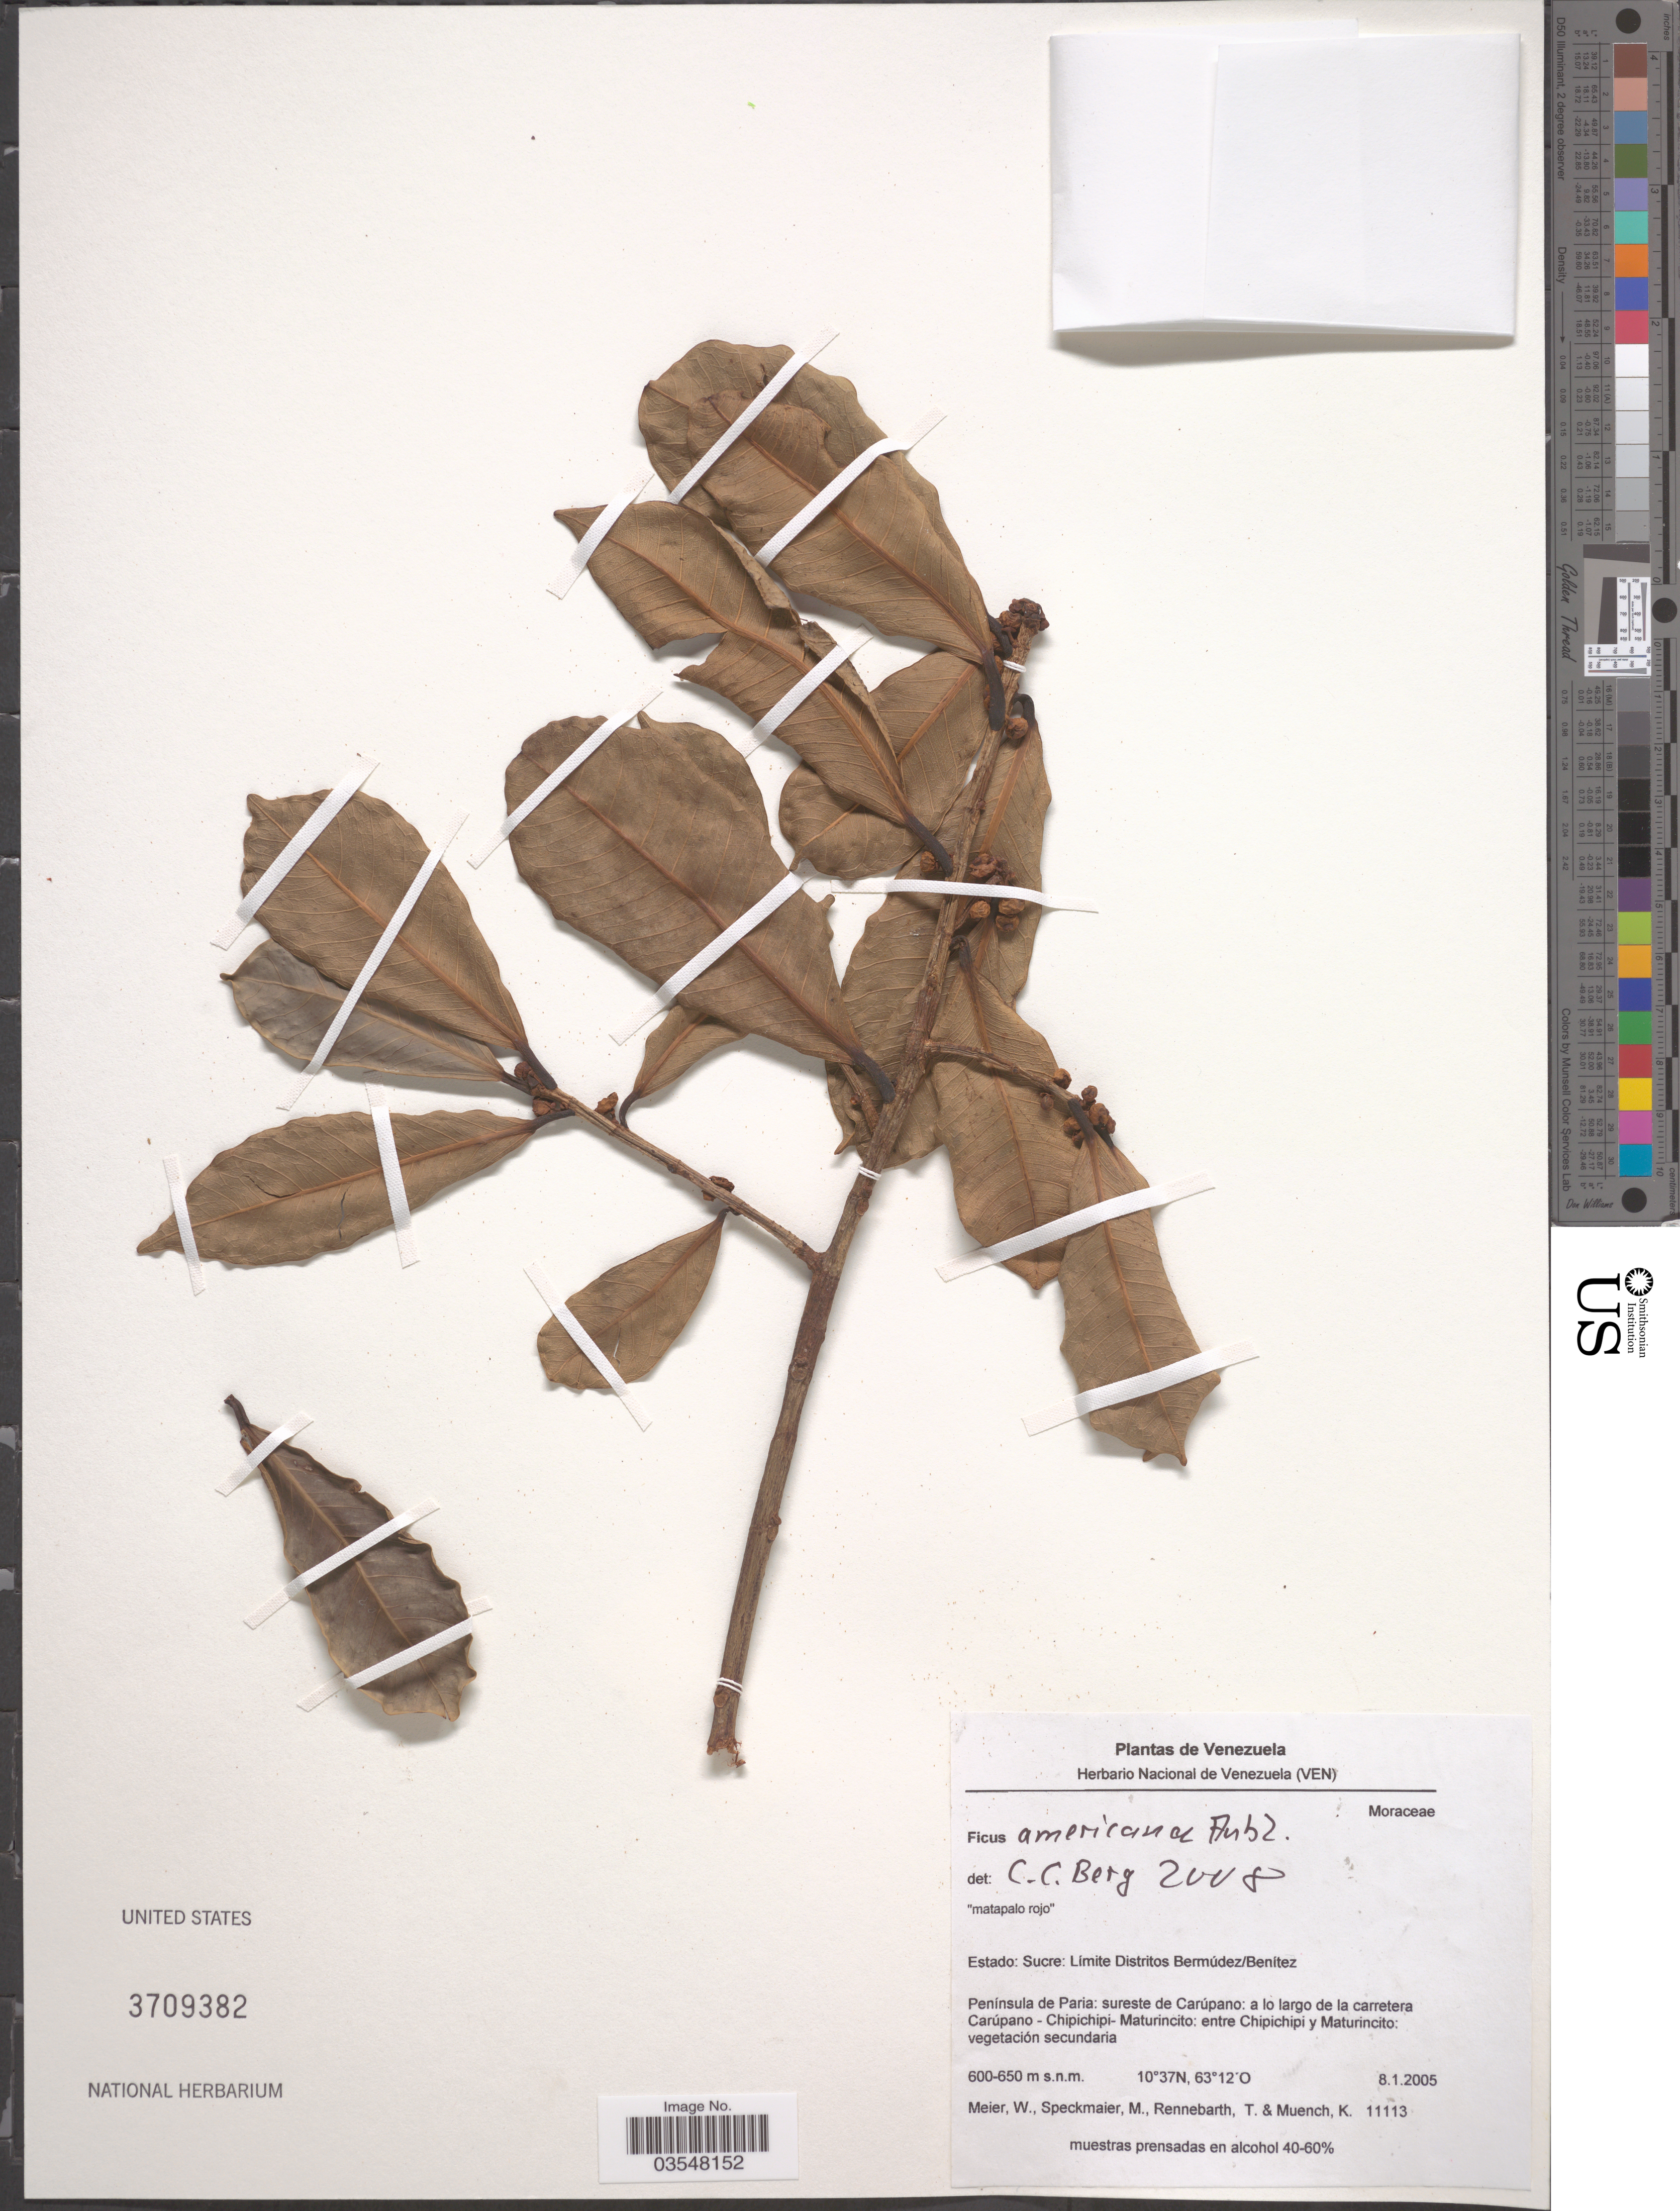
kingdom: Plantae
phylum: Tracheophyta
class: Magnoliopsida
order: Rosales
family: Moraceae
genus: Ficus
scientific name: Ficus americana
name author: Aubl.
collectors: W. Meier, M. Speckmaier, T. Rennebarth & K. Muench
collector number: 11113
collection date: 2005-01-08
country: Colombia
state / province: Sucre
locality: Límite Distritos Bermúdez/ Benítez. Península de Paria: sureste de Carúpano: a lo largo de la carretera Carúpano - Chipichipi - Maturincito: entre Chipichipi y Maturincito.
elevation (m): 600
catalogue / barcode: US 3709382